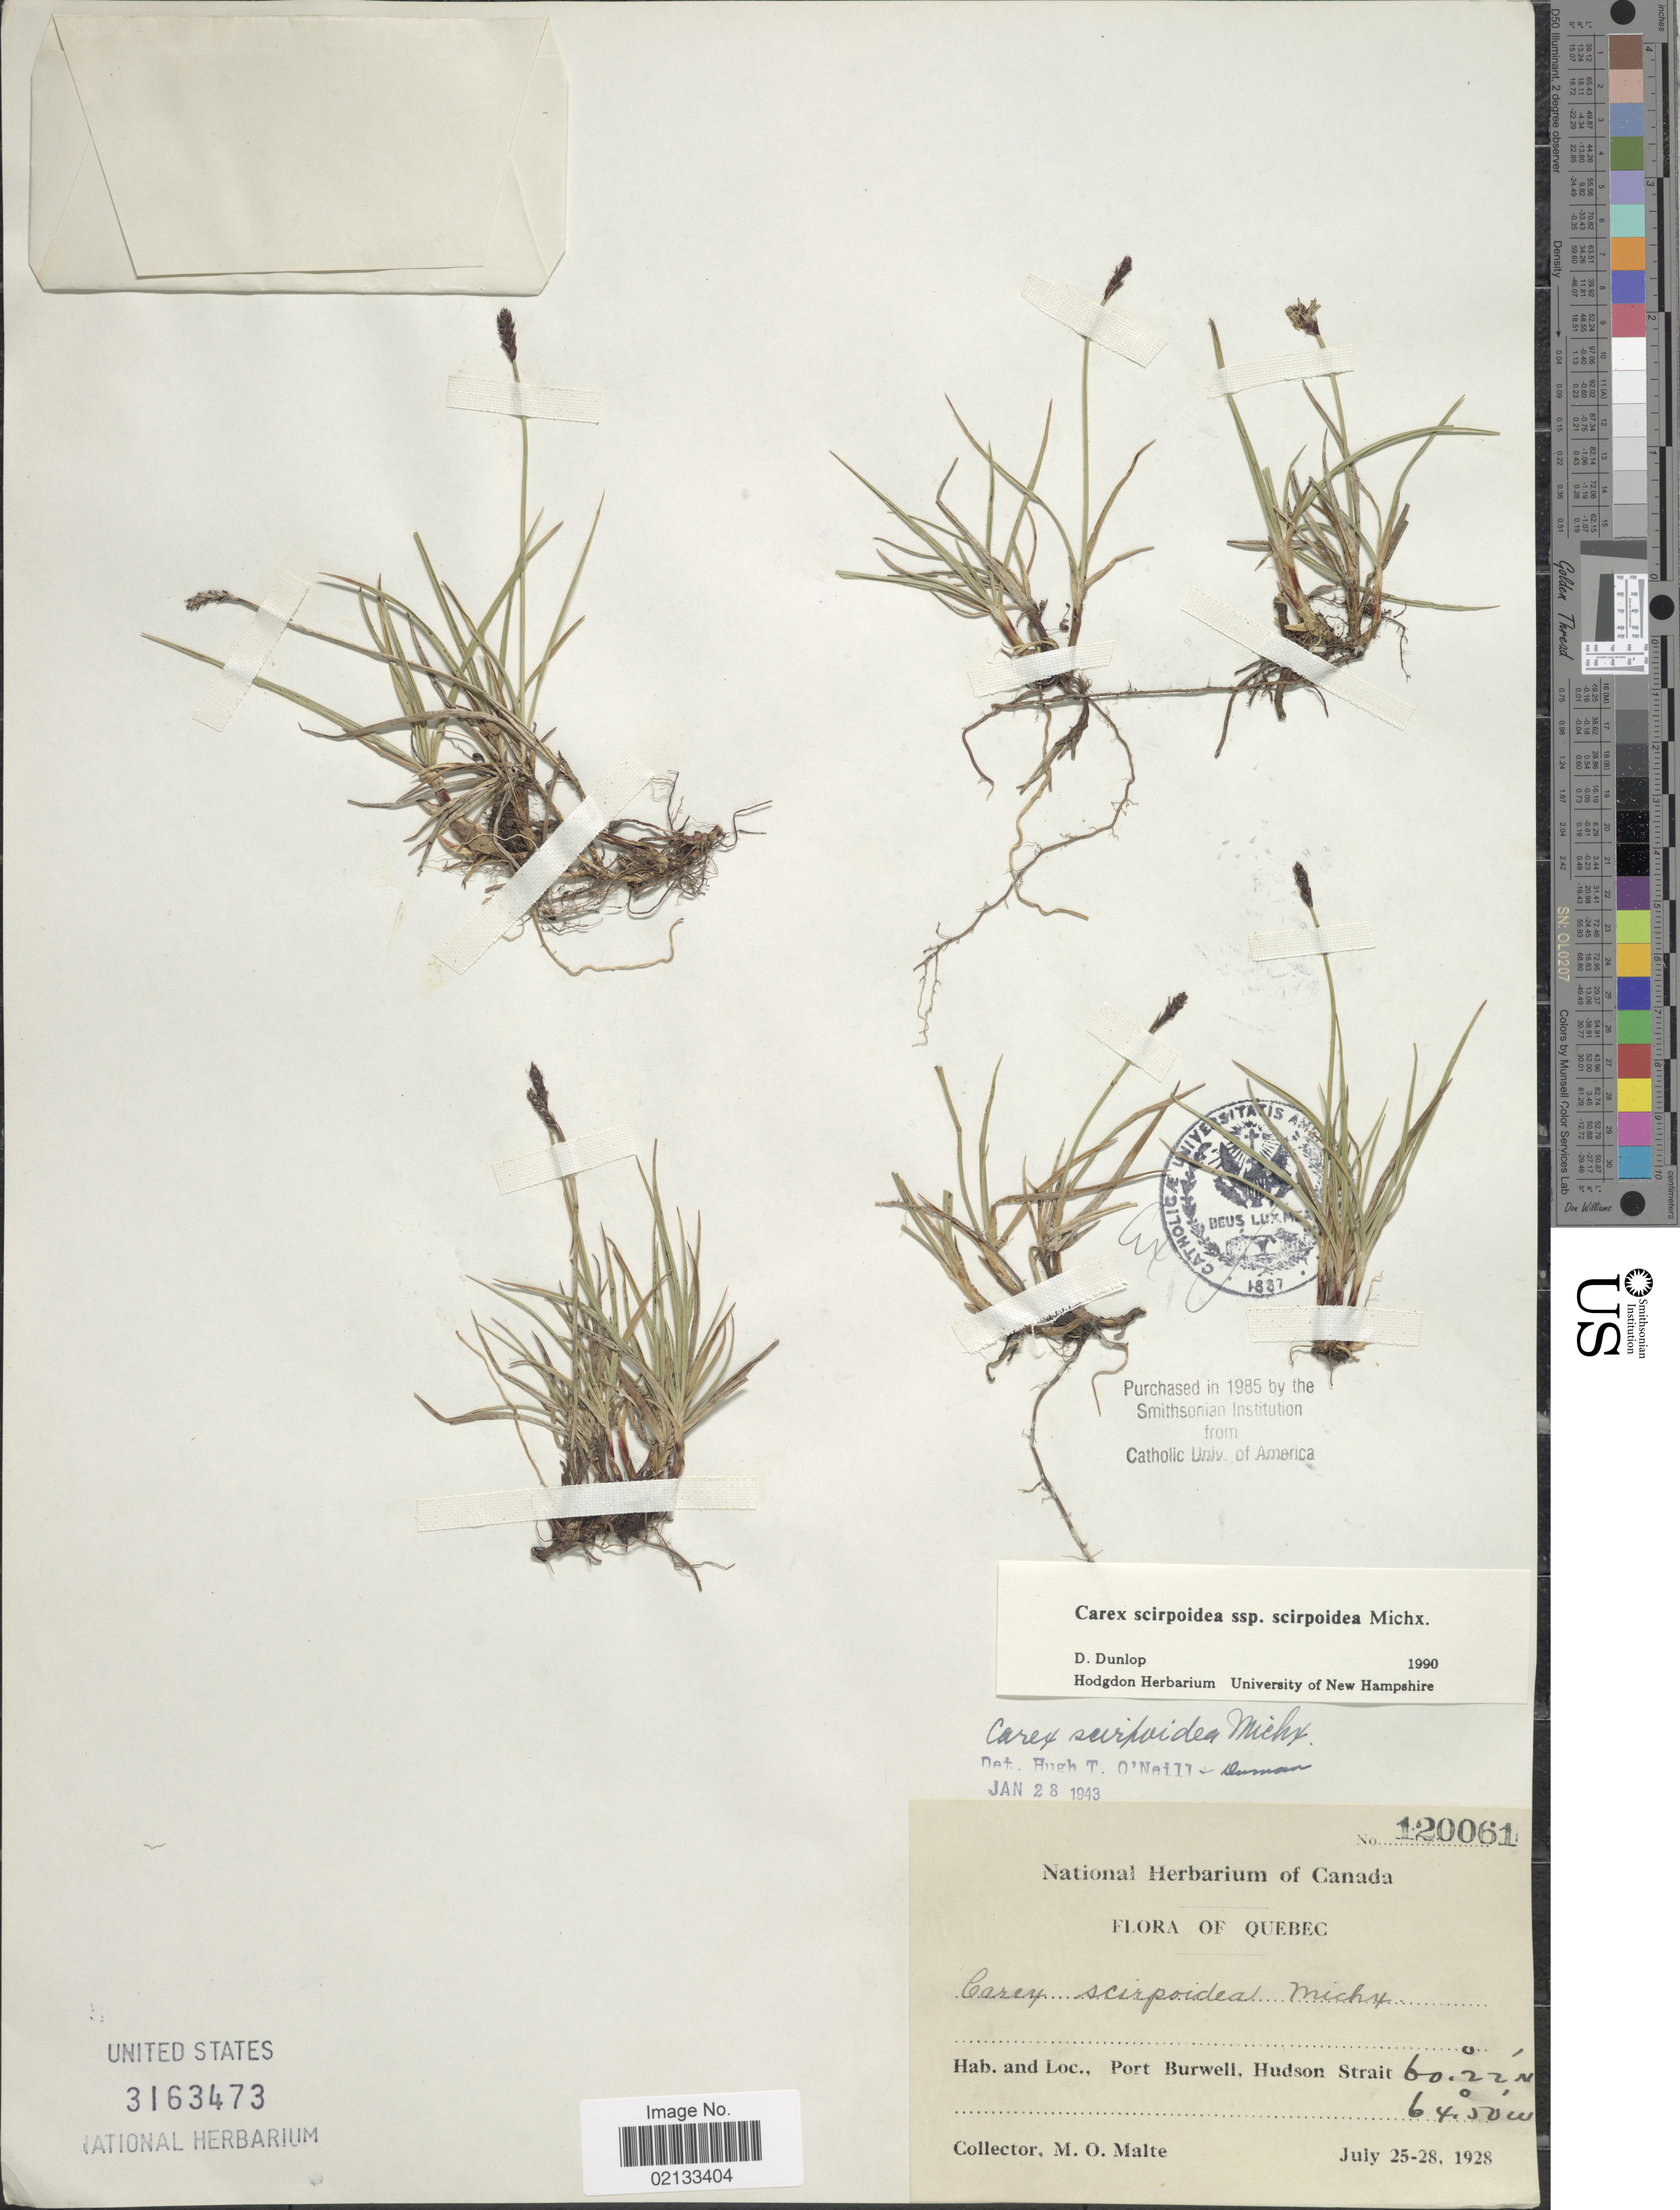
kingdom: Plantae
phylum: Tracheophyta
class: Liliopsida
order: Poales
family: Cyperaceae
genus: Carex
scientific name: Carex scirpoidea subsp. scirpoidea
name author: Michx.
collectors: M. O. Malte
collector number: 12061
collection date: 1928-07-25/1928-07-28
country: Canada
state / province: Quebec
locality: Port Burwell, Hudson Strait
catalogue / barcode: US 3163473